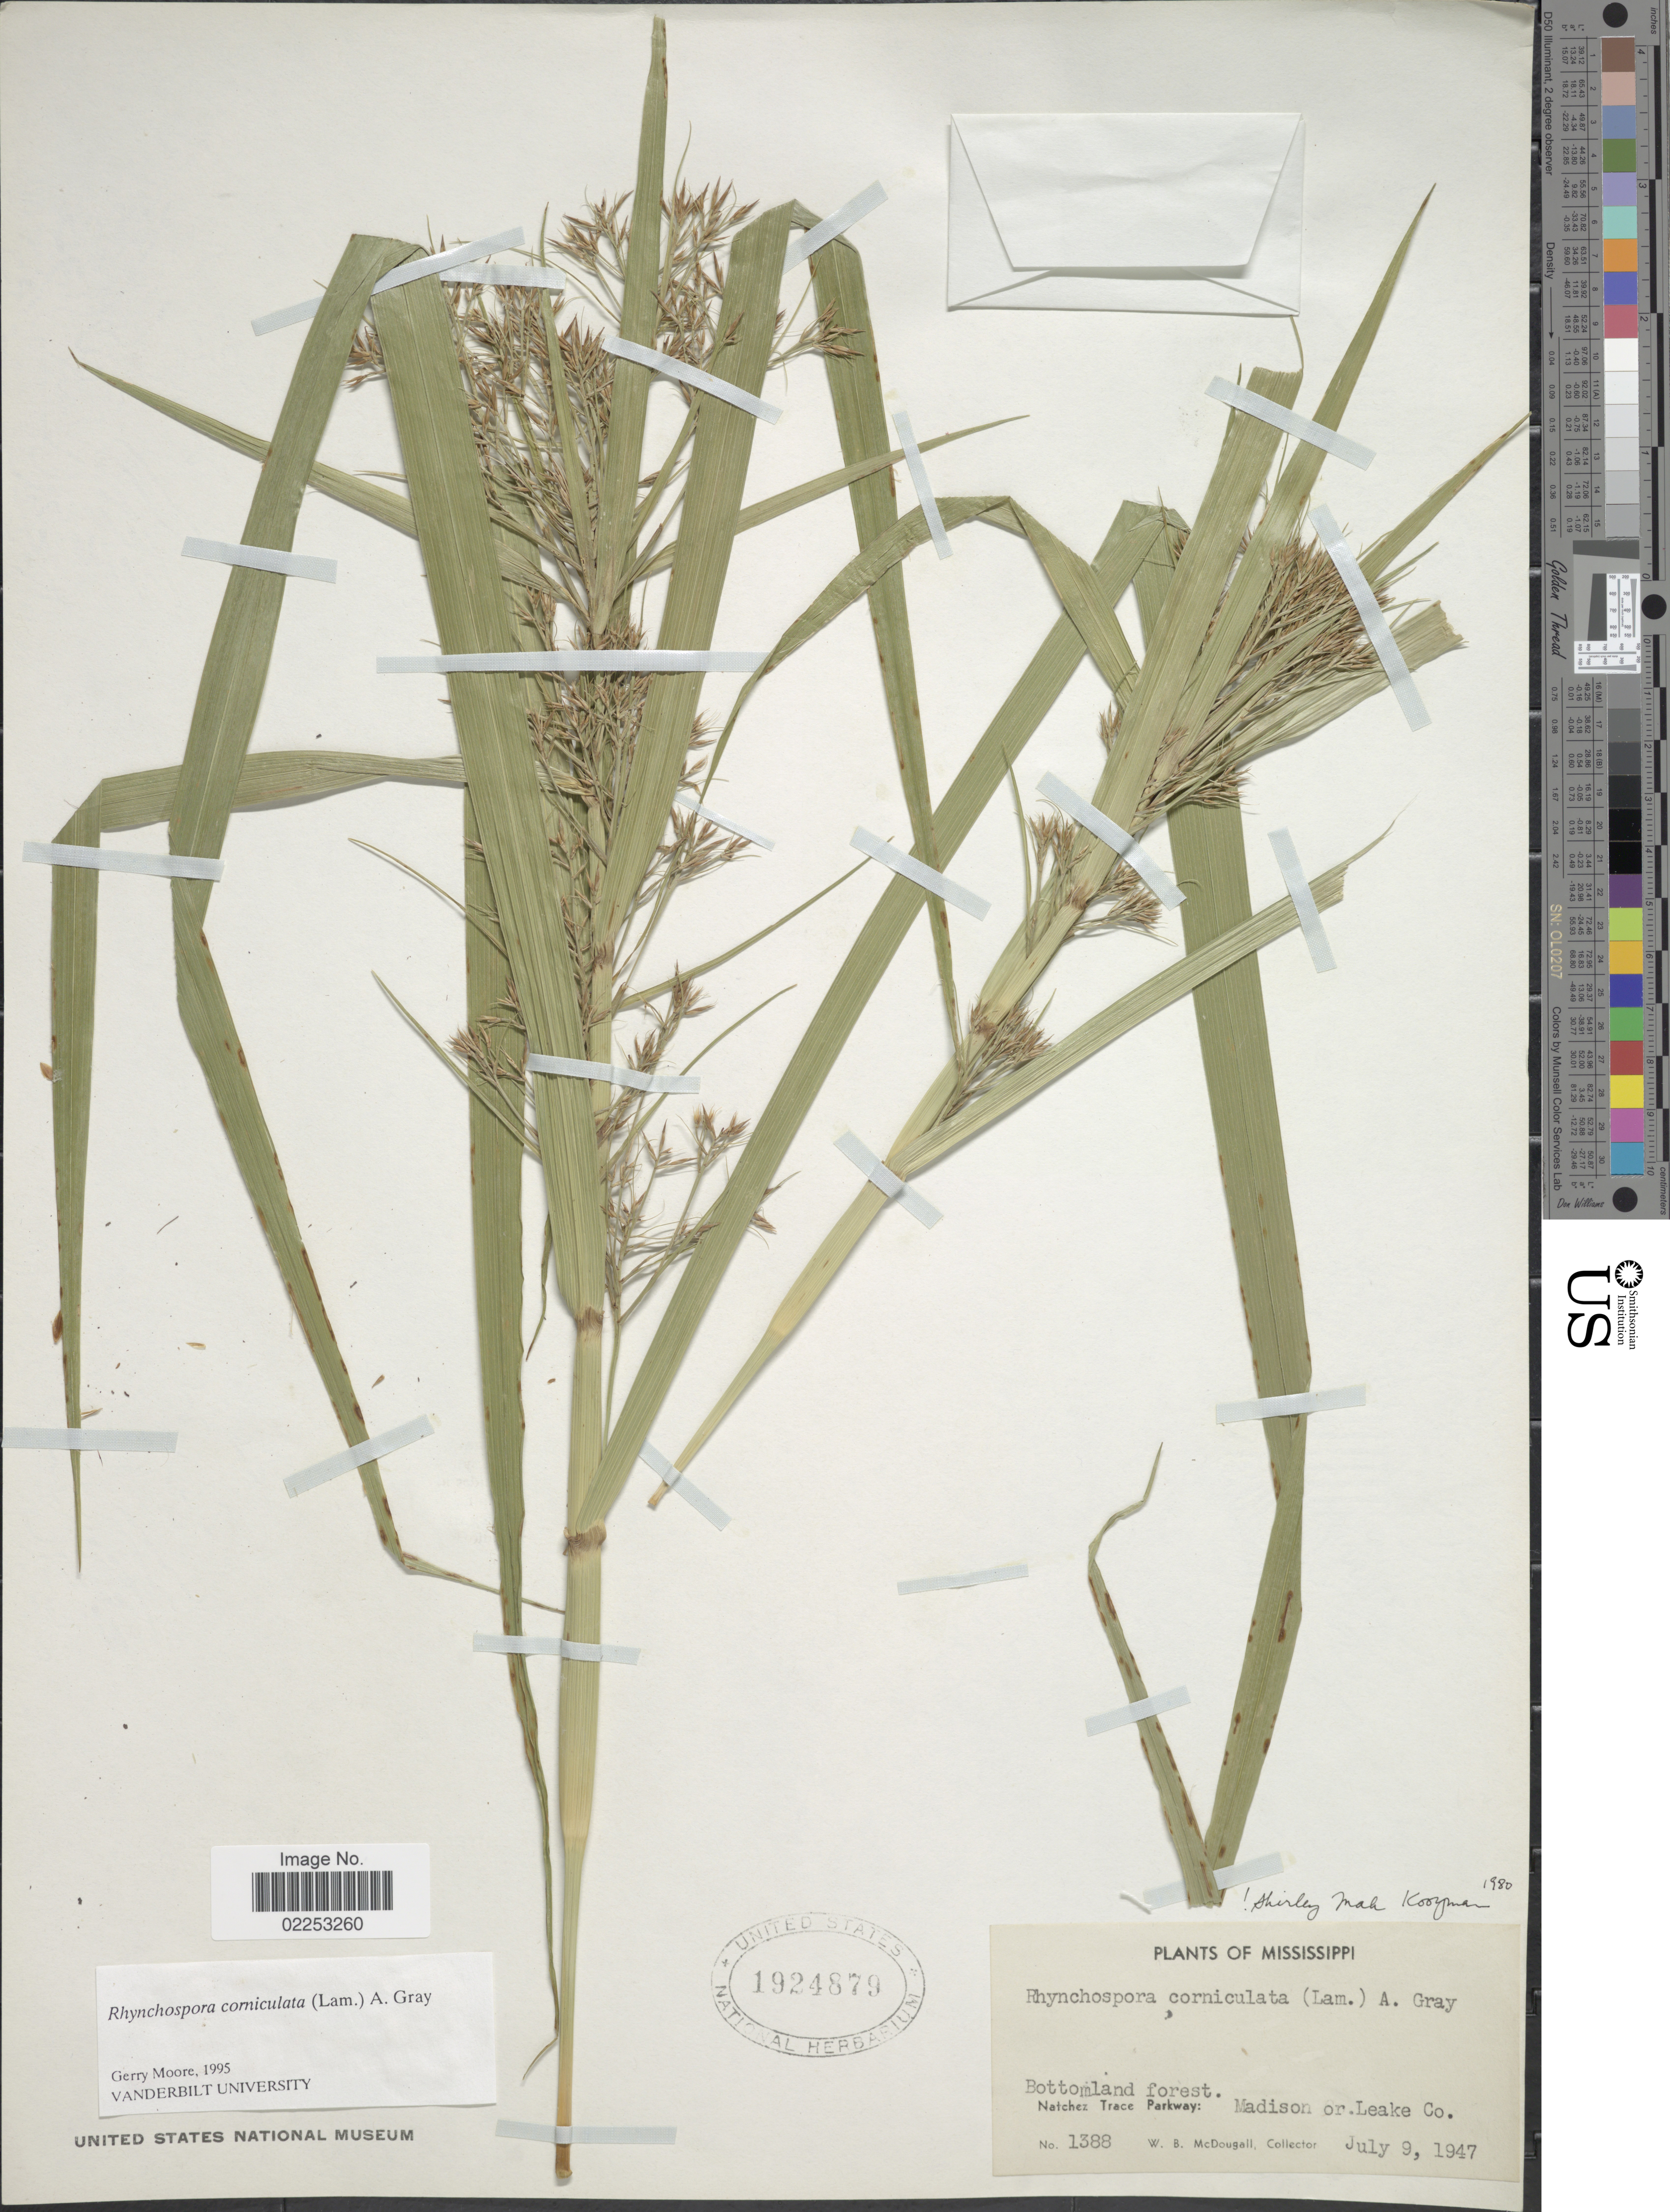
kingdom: Plantae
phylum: Tracheophyta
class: Liliopsida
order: Poales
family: Cyperaceae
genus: Rhynchospora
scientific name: Rhynchospora corniculata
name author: (Lam.) A. Gray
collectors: W. B. McDougall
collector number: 1388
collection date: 1947-07-09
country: United States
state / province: Mississippi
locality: Natchez Trace Parkway: Madison or Leake Co. Bottomland forest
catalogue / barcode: US 1924879